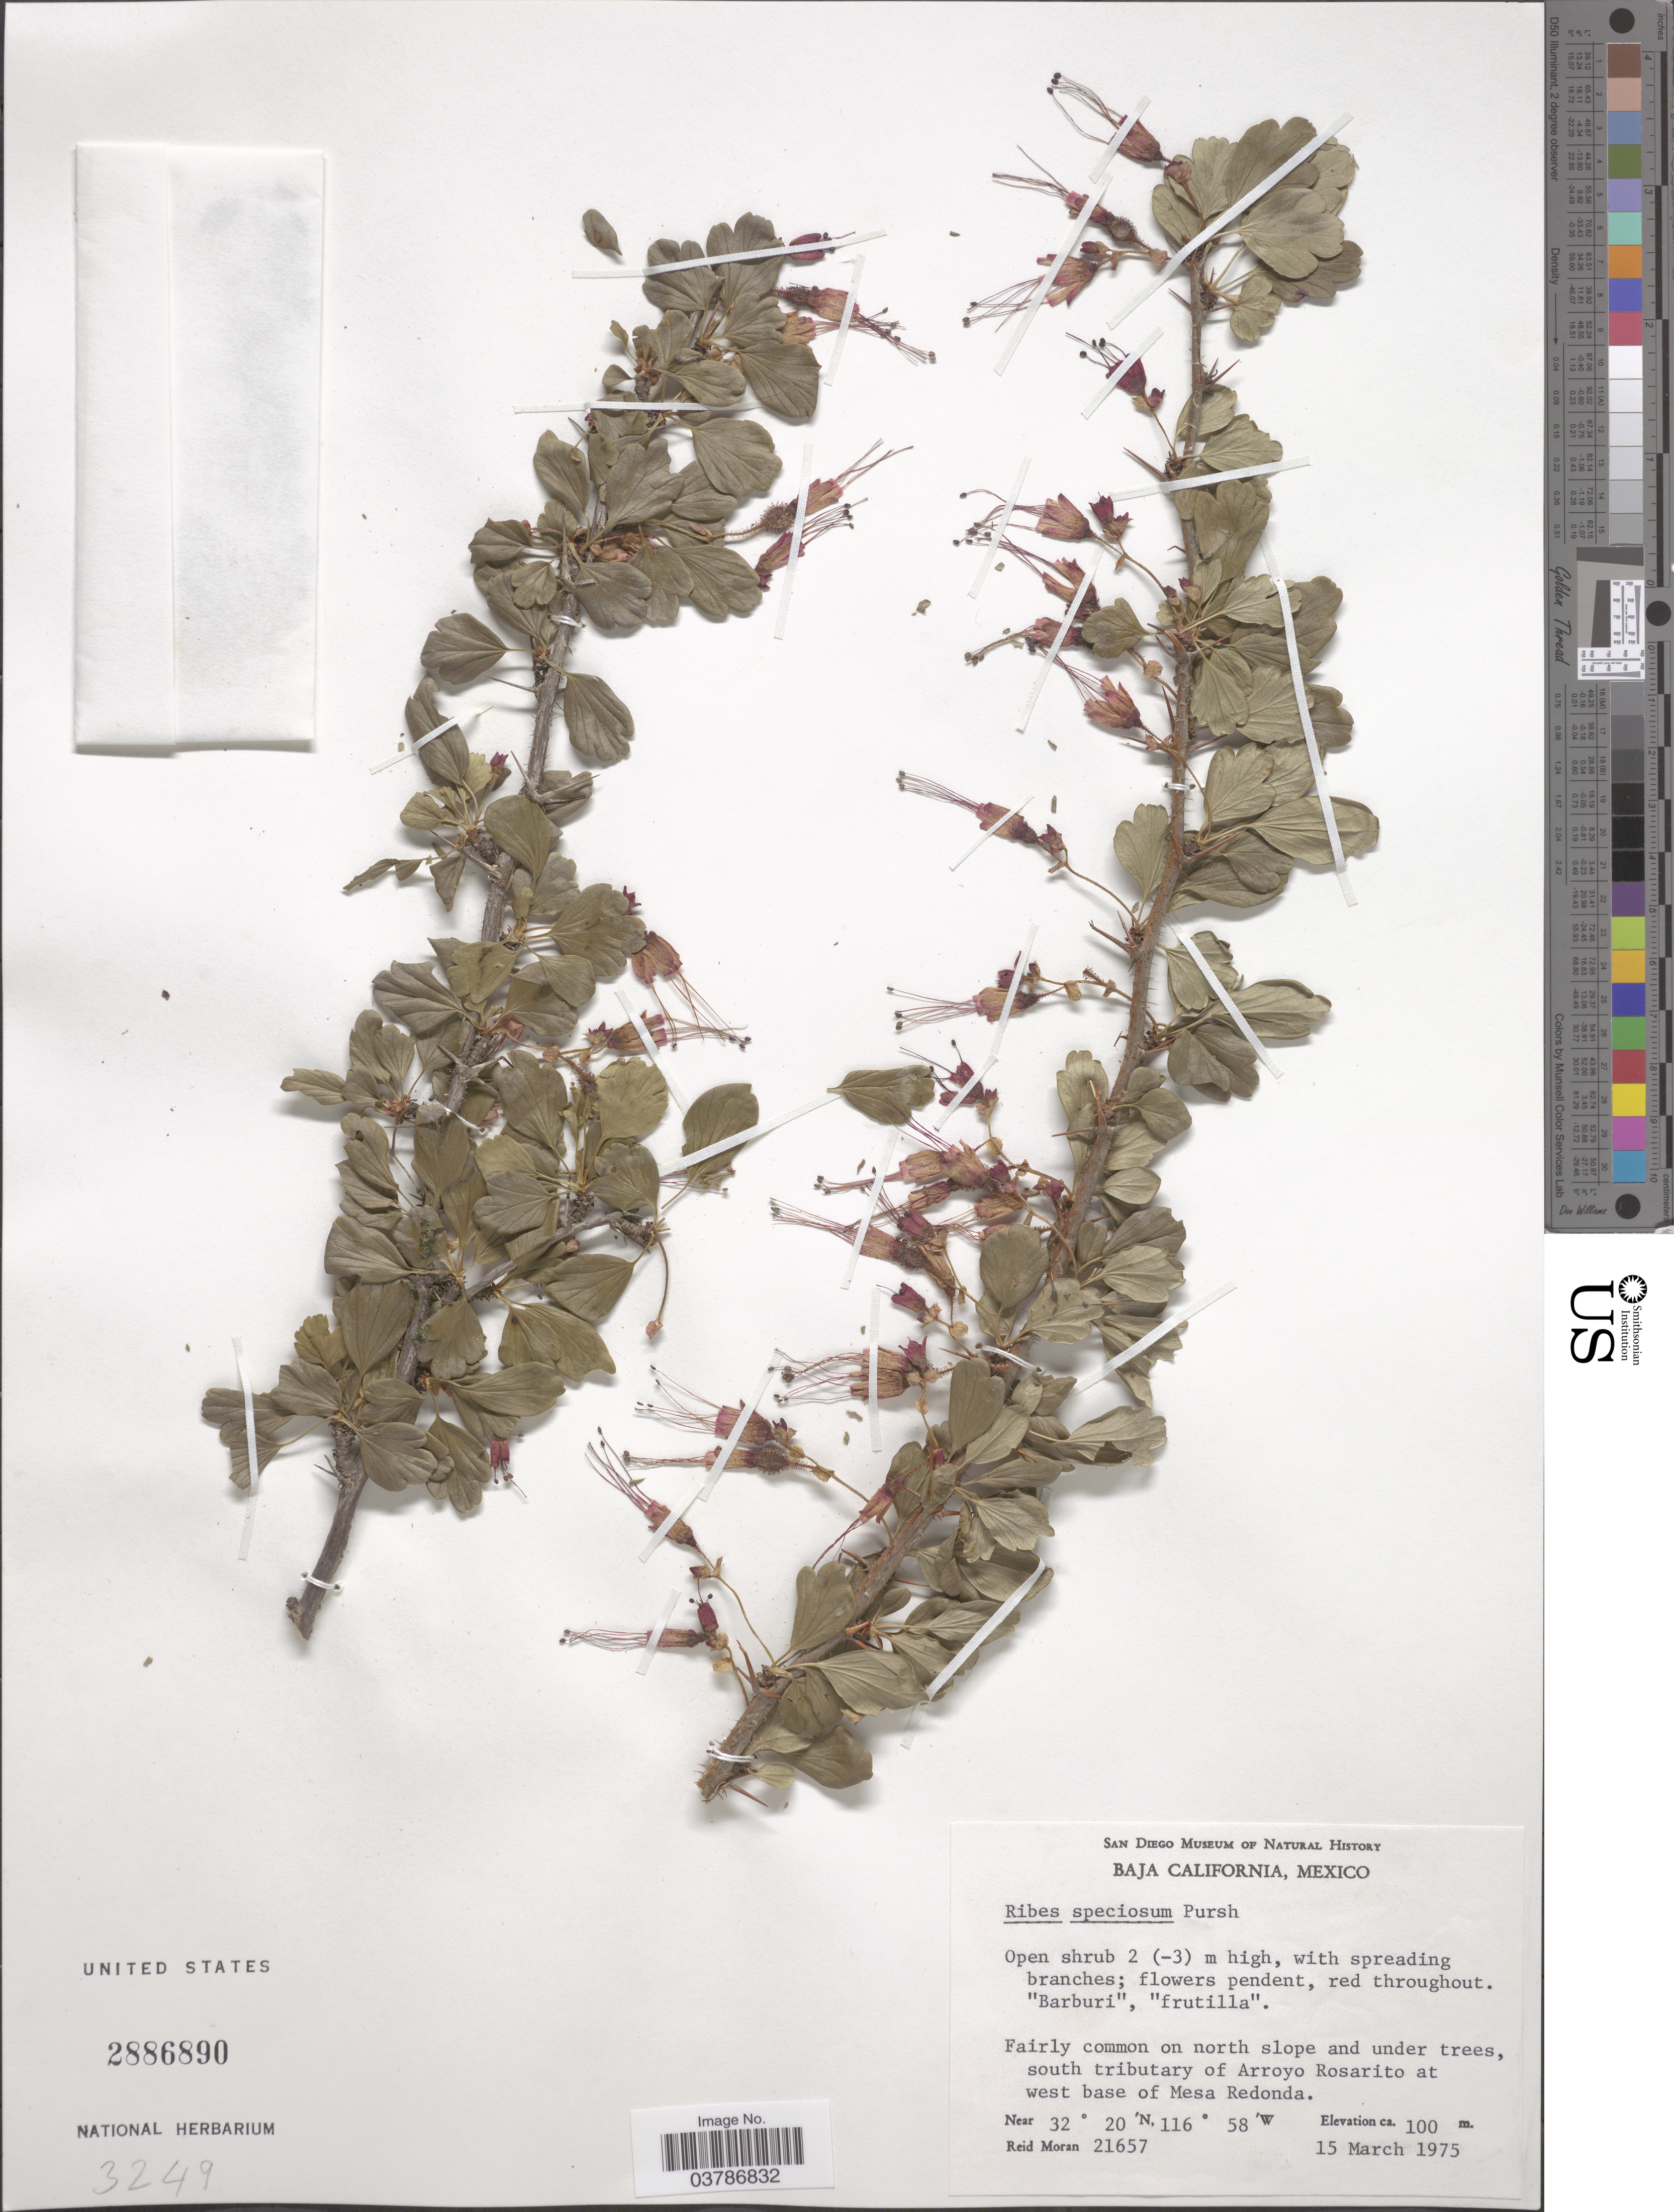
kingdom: Plantae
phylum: Tracheophyta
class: Magnoliopsida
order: Saxifragales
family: Grossulariaceae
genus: Ribes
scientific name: Ribes speciosum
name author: Pursh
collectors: R. Moran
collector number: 21657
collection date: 1975-03-15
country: Mexico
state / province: Baja California Norte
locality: South tributary of Arroyo Rosarito at west base of Mesa Redonda.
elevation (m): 100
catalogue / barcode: US 2886890